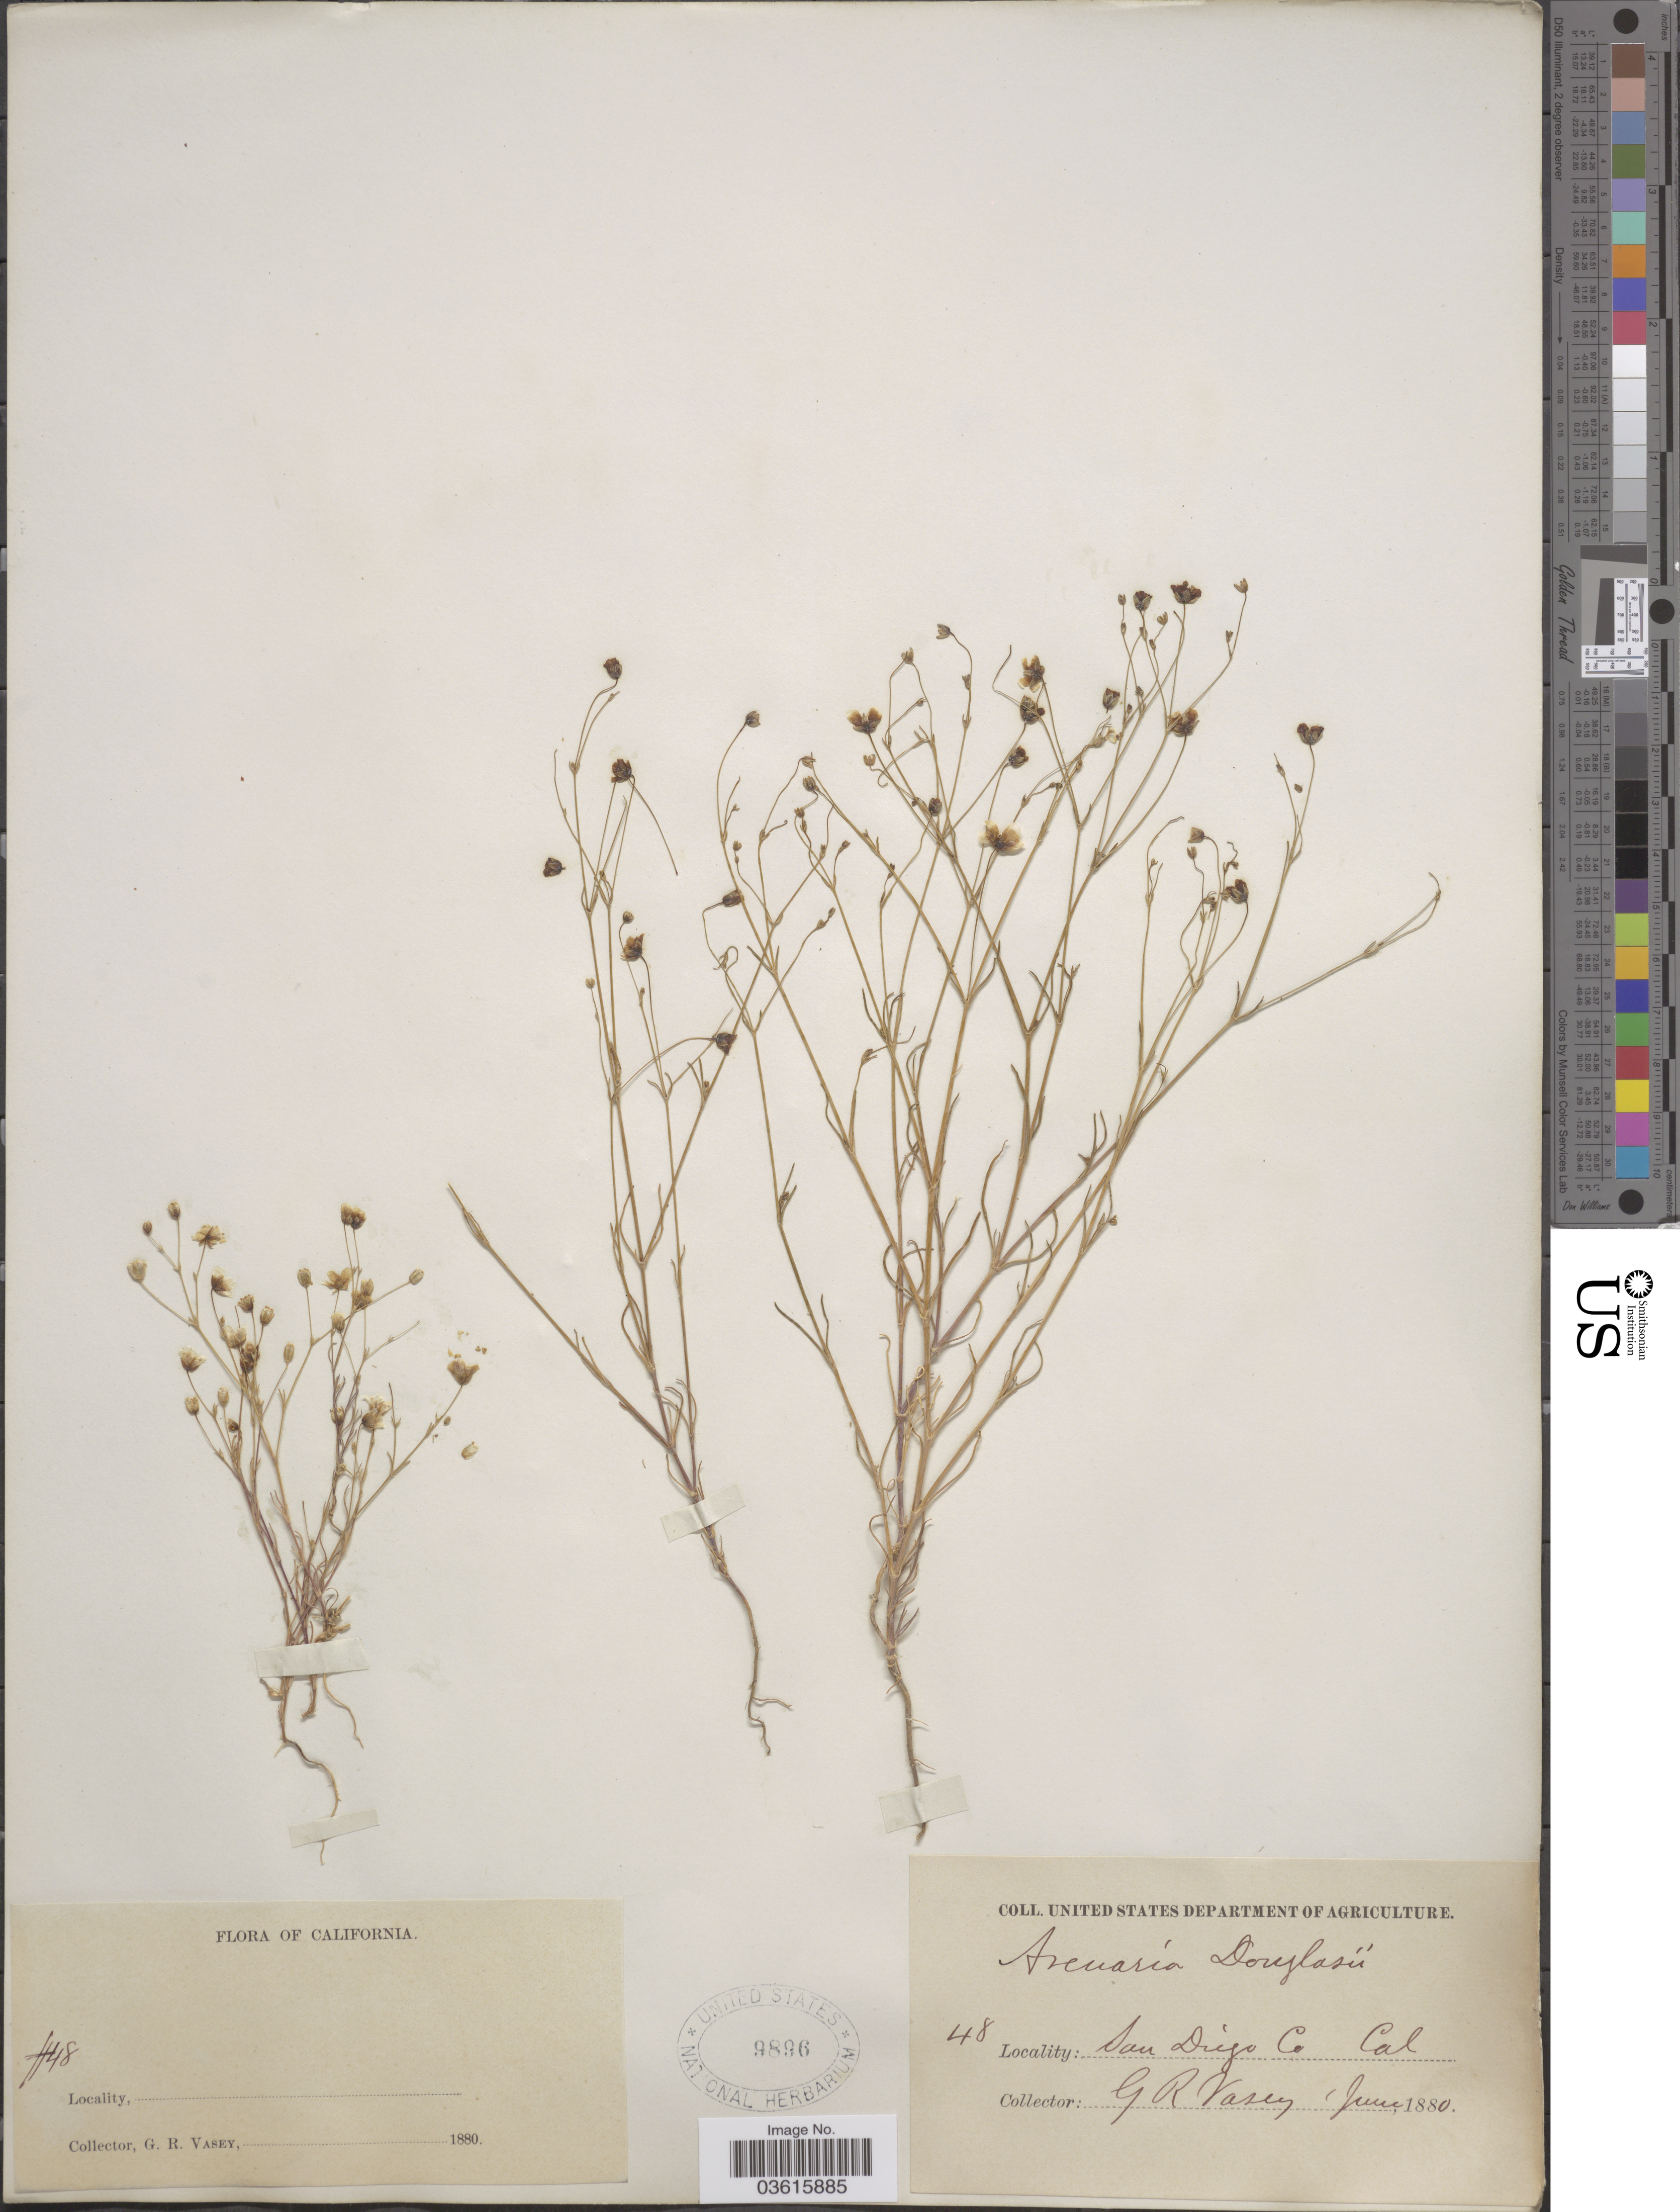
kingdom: Plantae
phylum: Tracheophyta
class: Magnoliopsida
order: Caryophyllales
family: Caryophyllaceae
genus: Minuartia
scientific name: Minuartia douglasii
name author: Mattf.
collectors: G. R. Vasey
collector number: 48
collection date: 1880-06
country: United States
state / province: California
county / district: San Diego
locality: San Diego Co.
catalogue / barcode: US 9896